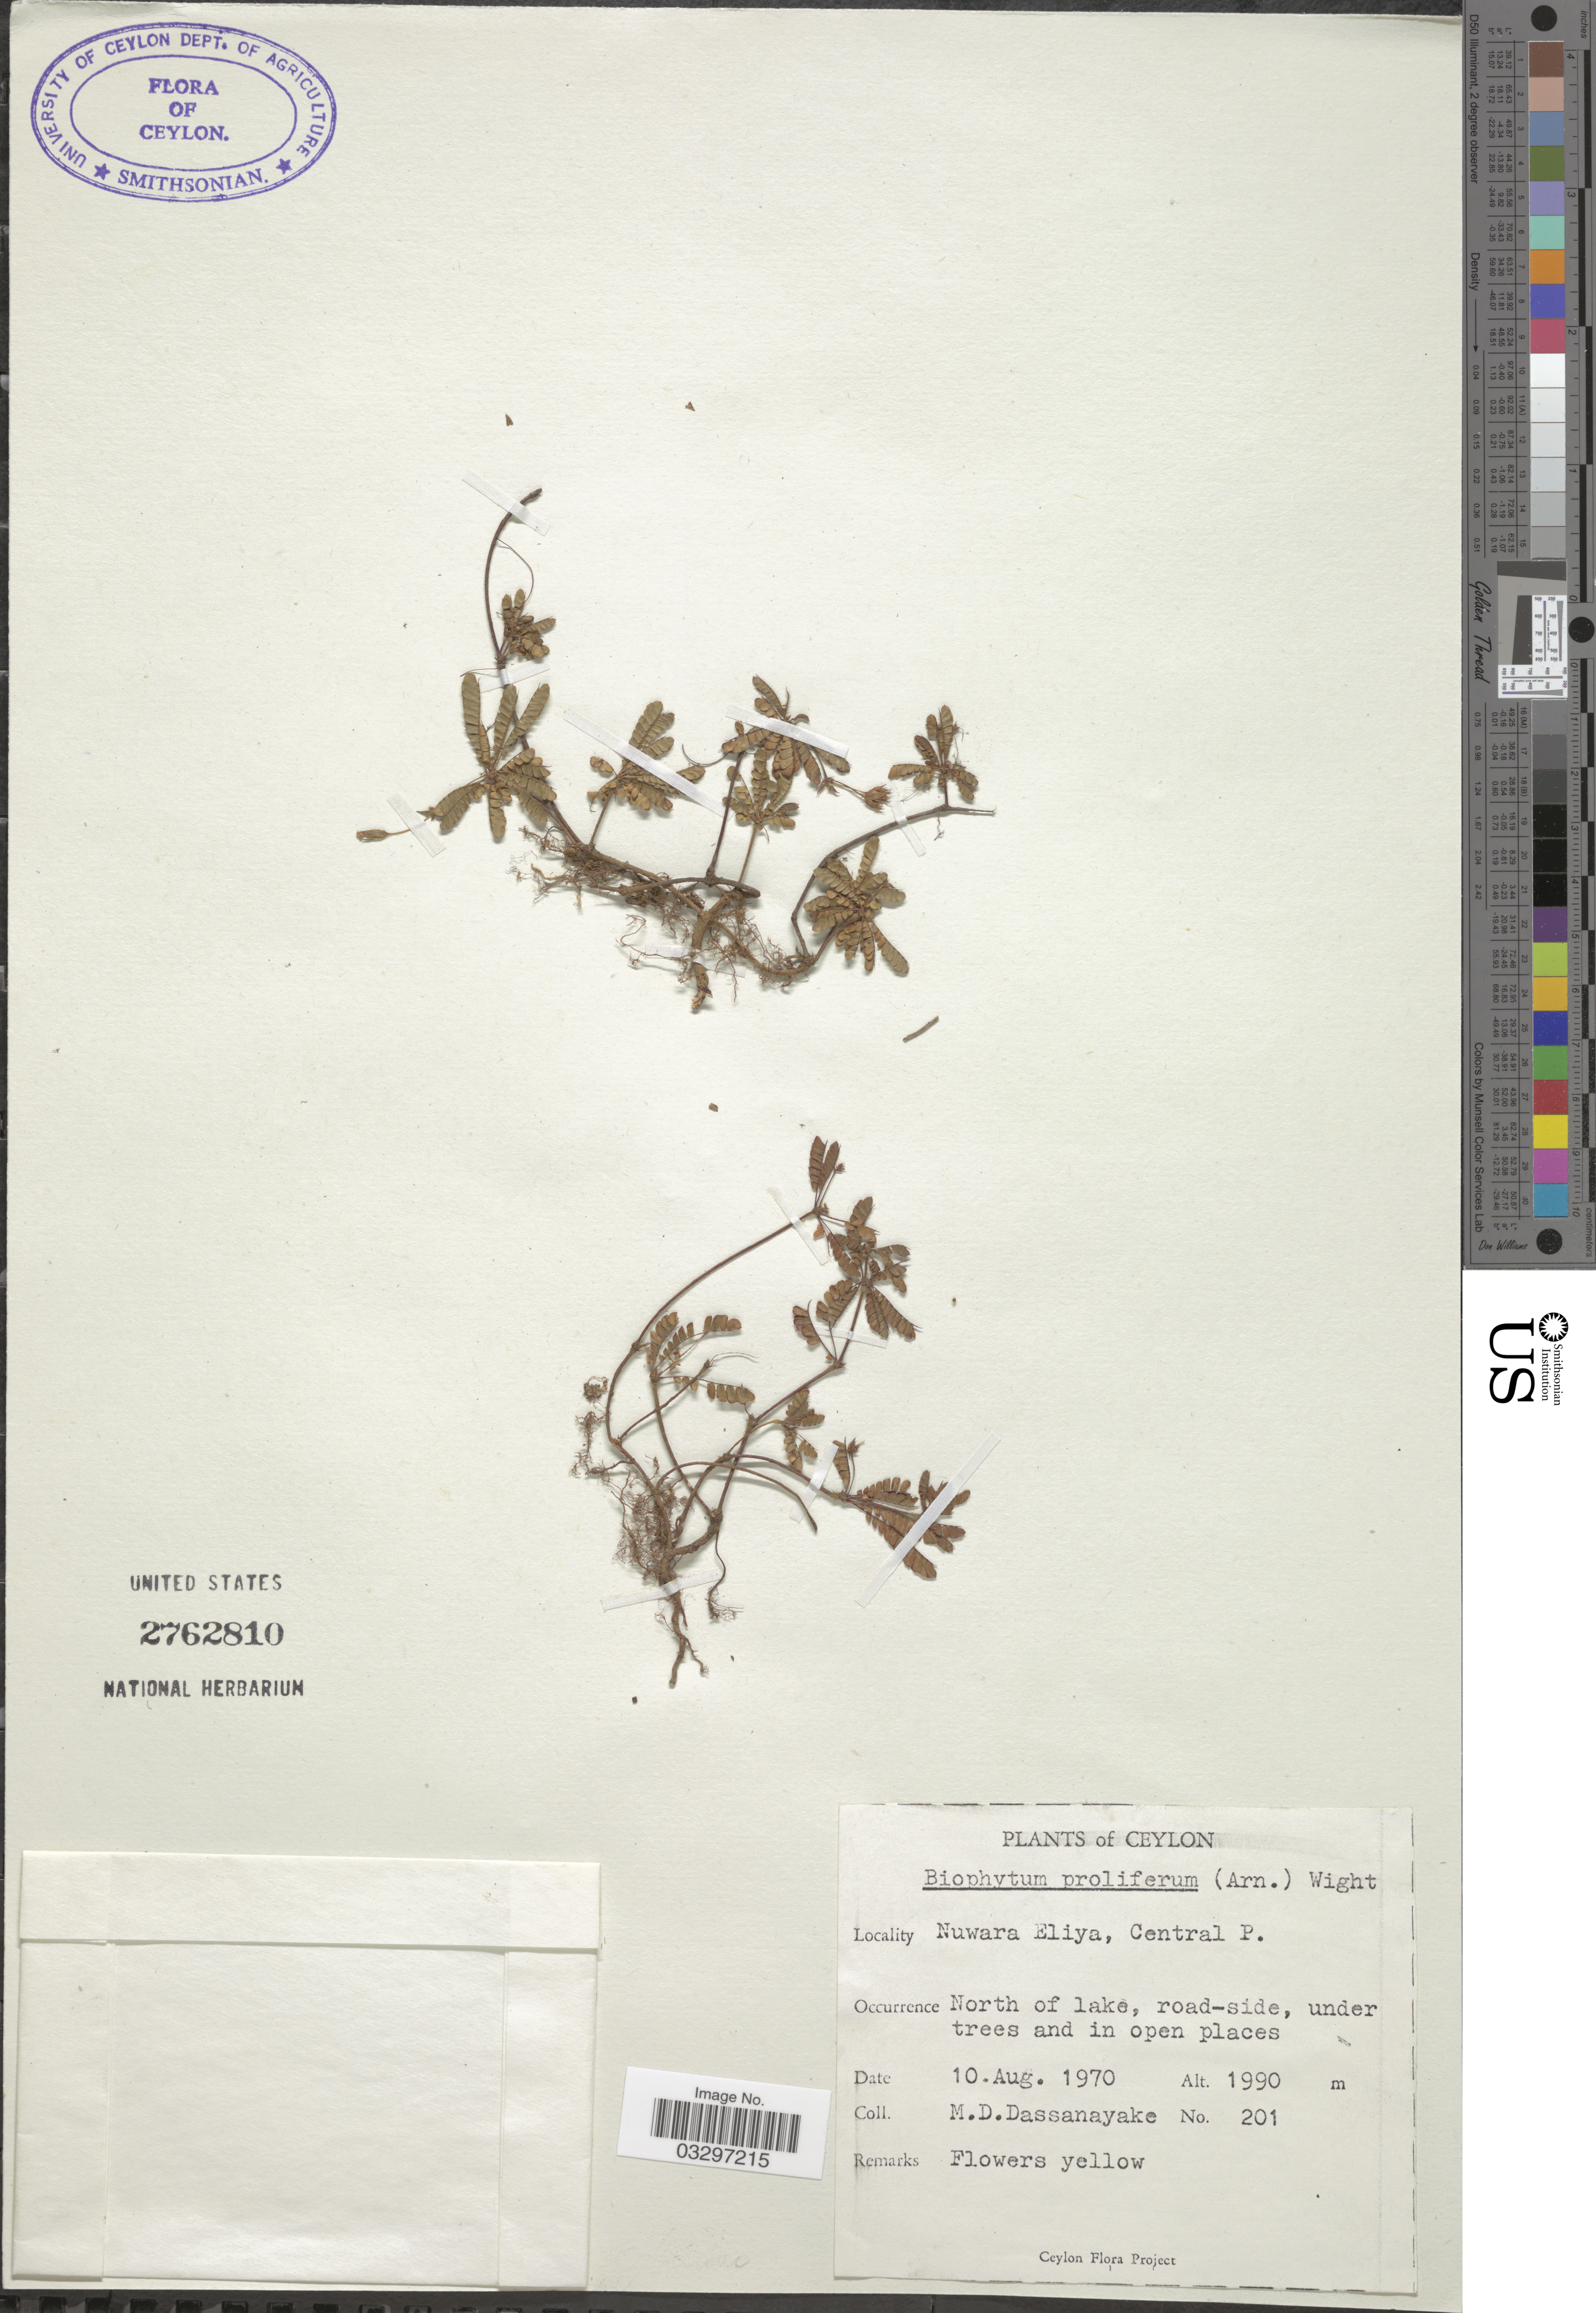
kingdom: Plantae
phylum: Tracheophyta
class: Magnoliopsida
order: Oxalidales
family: Oxalidaceae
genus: Biophytum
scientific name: Biophytum proliferum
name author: (Arn.) Wight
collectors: M. D. Dassanayake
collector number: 201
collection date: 1970-08-10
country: Sri Lanka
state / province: Central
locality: Ceylon. Nuwara Eliya, Central P. North of lake, road-side.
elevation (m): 1990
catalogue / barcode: US 2762810